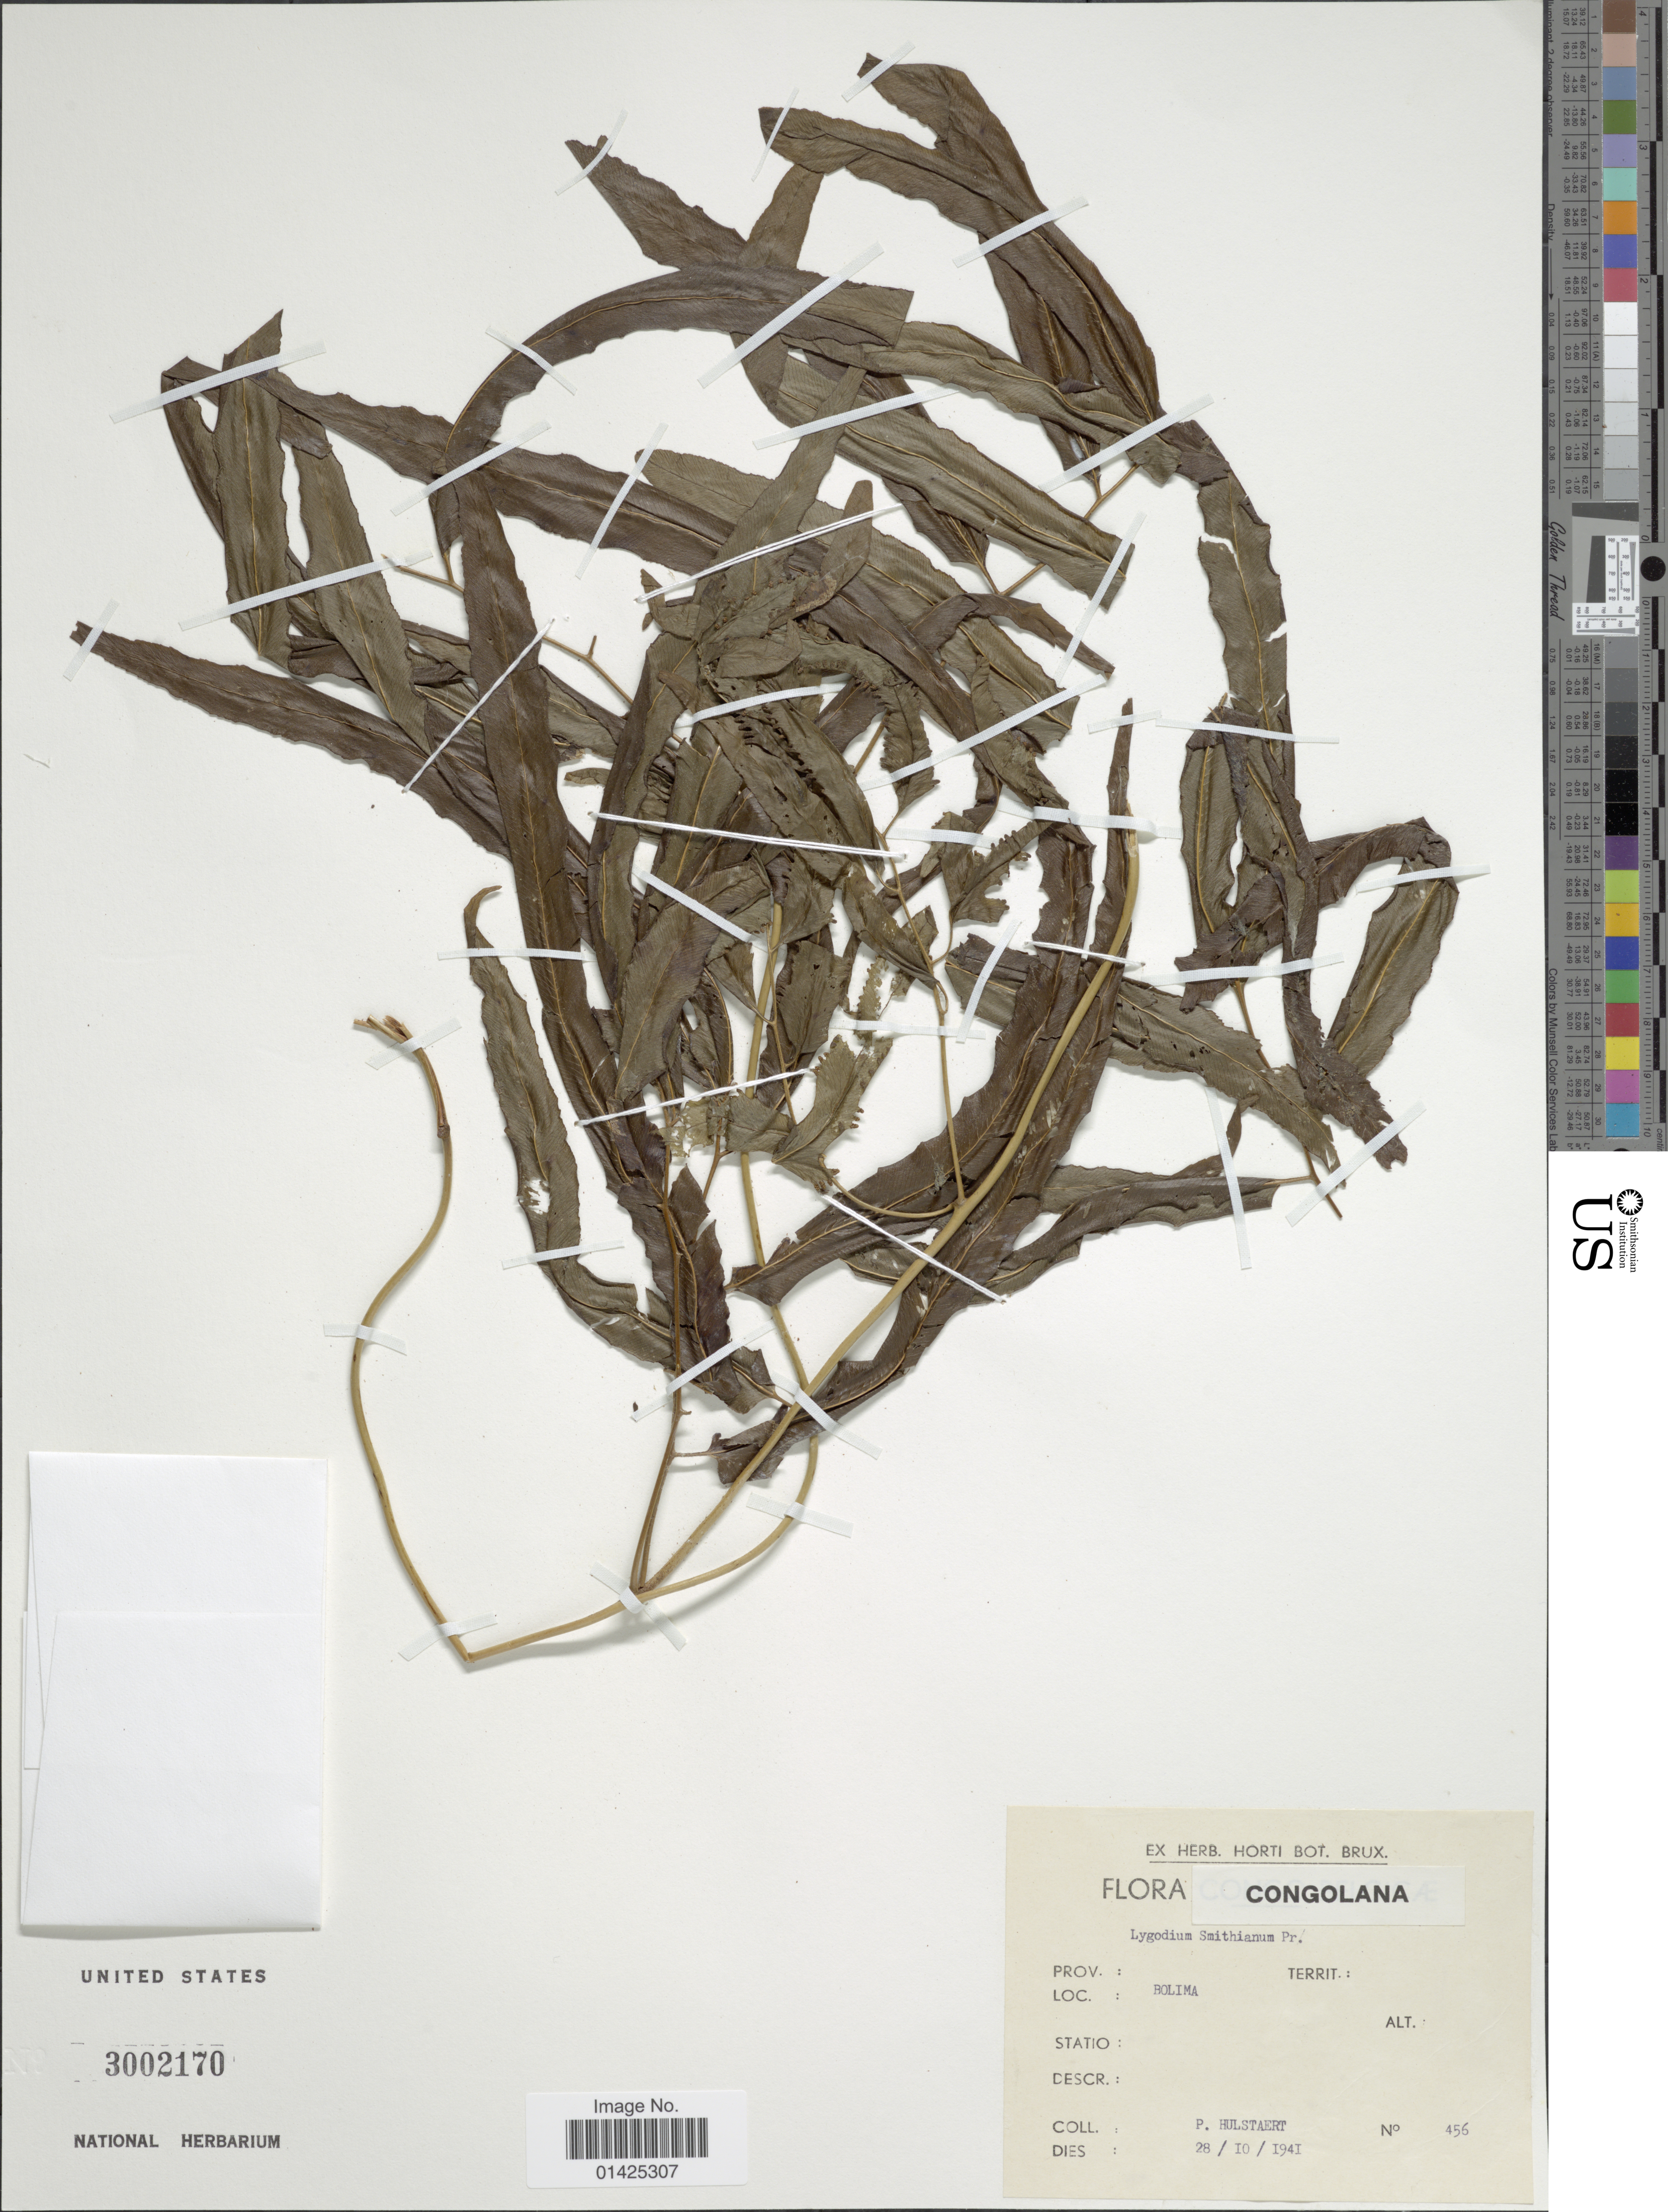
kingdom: Plantae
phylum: Tracheophyta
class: Polypodiopsida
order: Schizaeales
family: Lygodiaceae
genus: Lygodium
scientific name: Lygodium smithianum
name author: C. Presl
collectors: P. Hulstaert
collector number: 456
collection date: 1941-10-28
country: Congo, Democratic Republic of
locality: Bolima. Congolana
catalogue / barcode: US 3002170